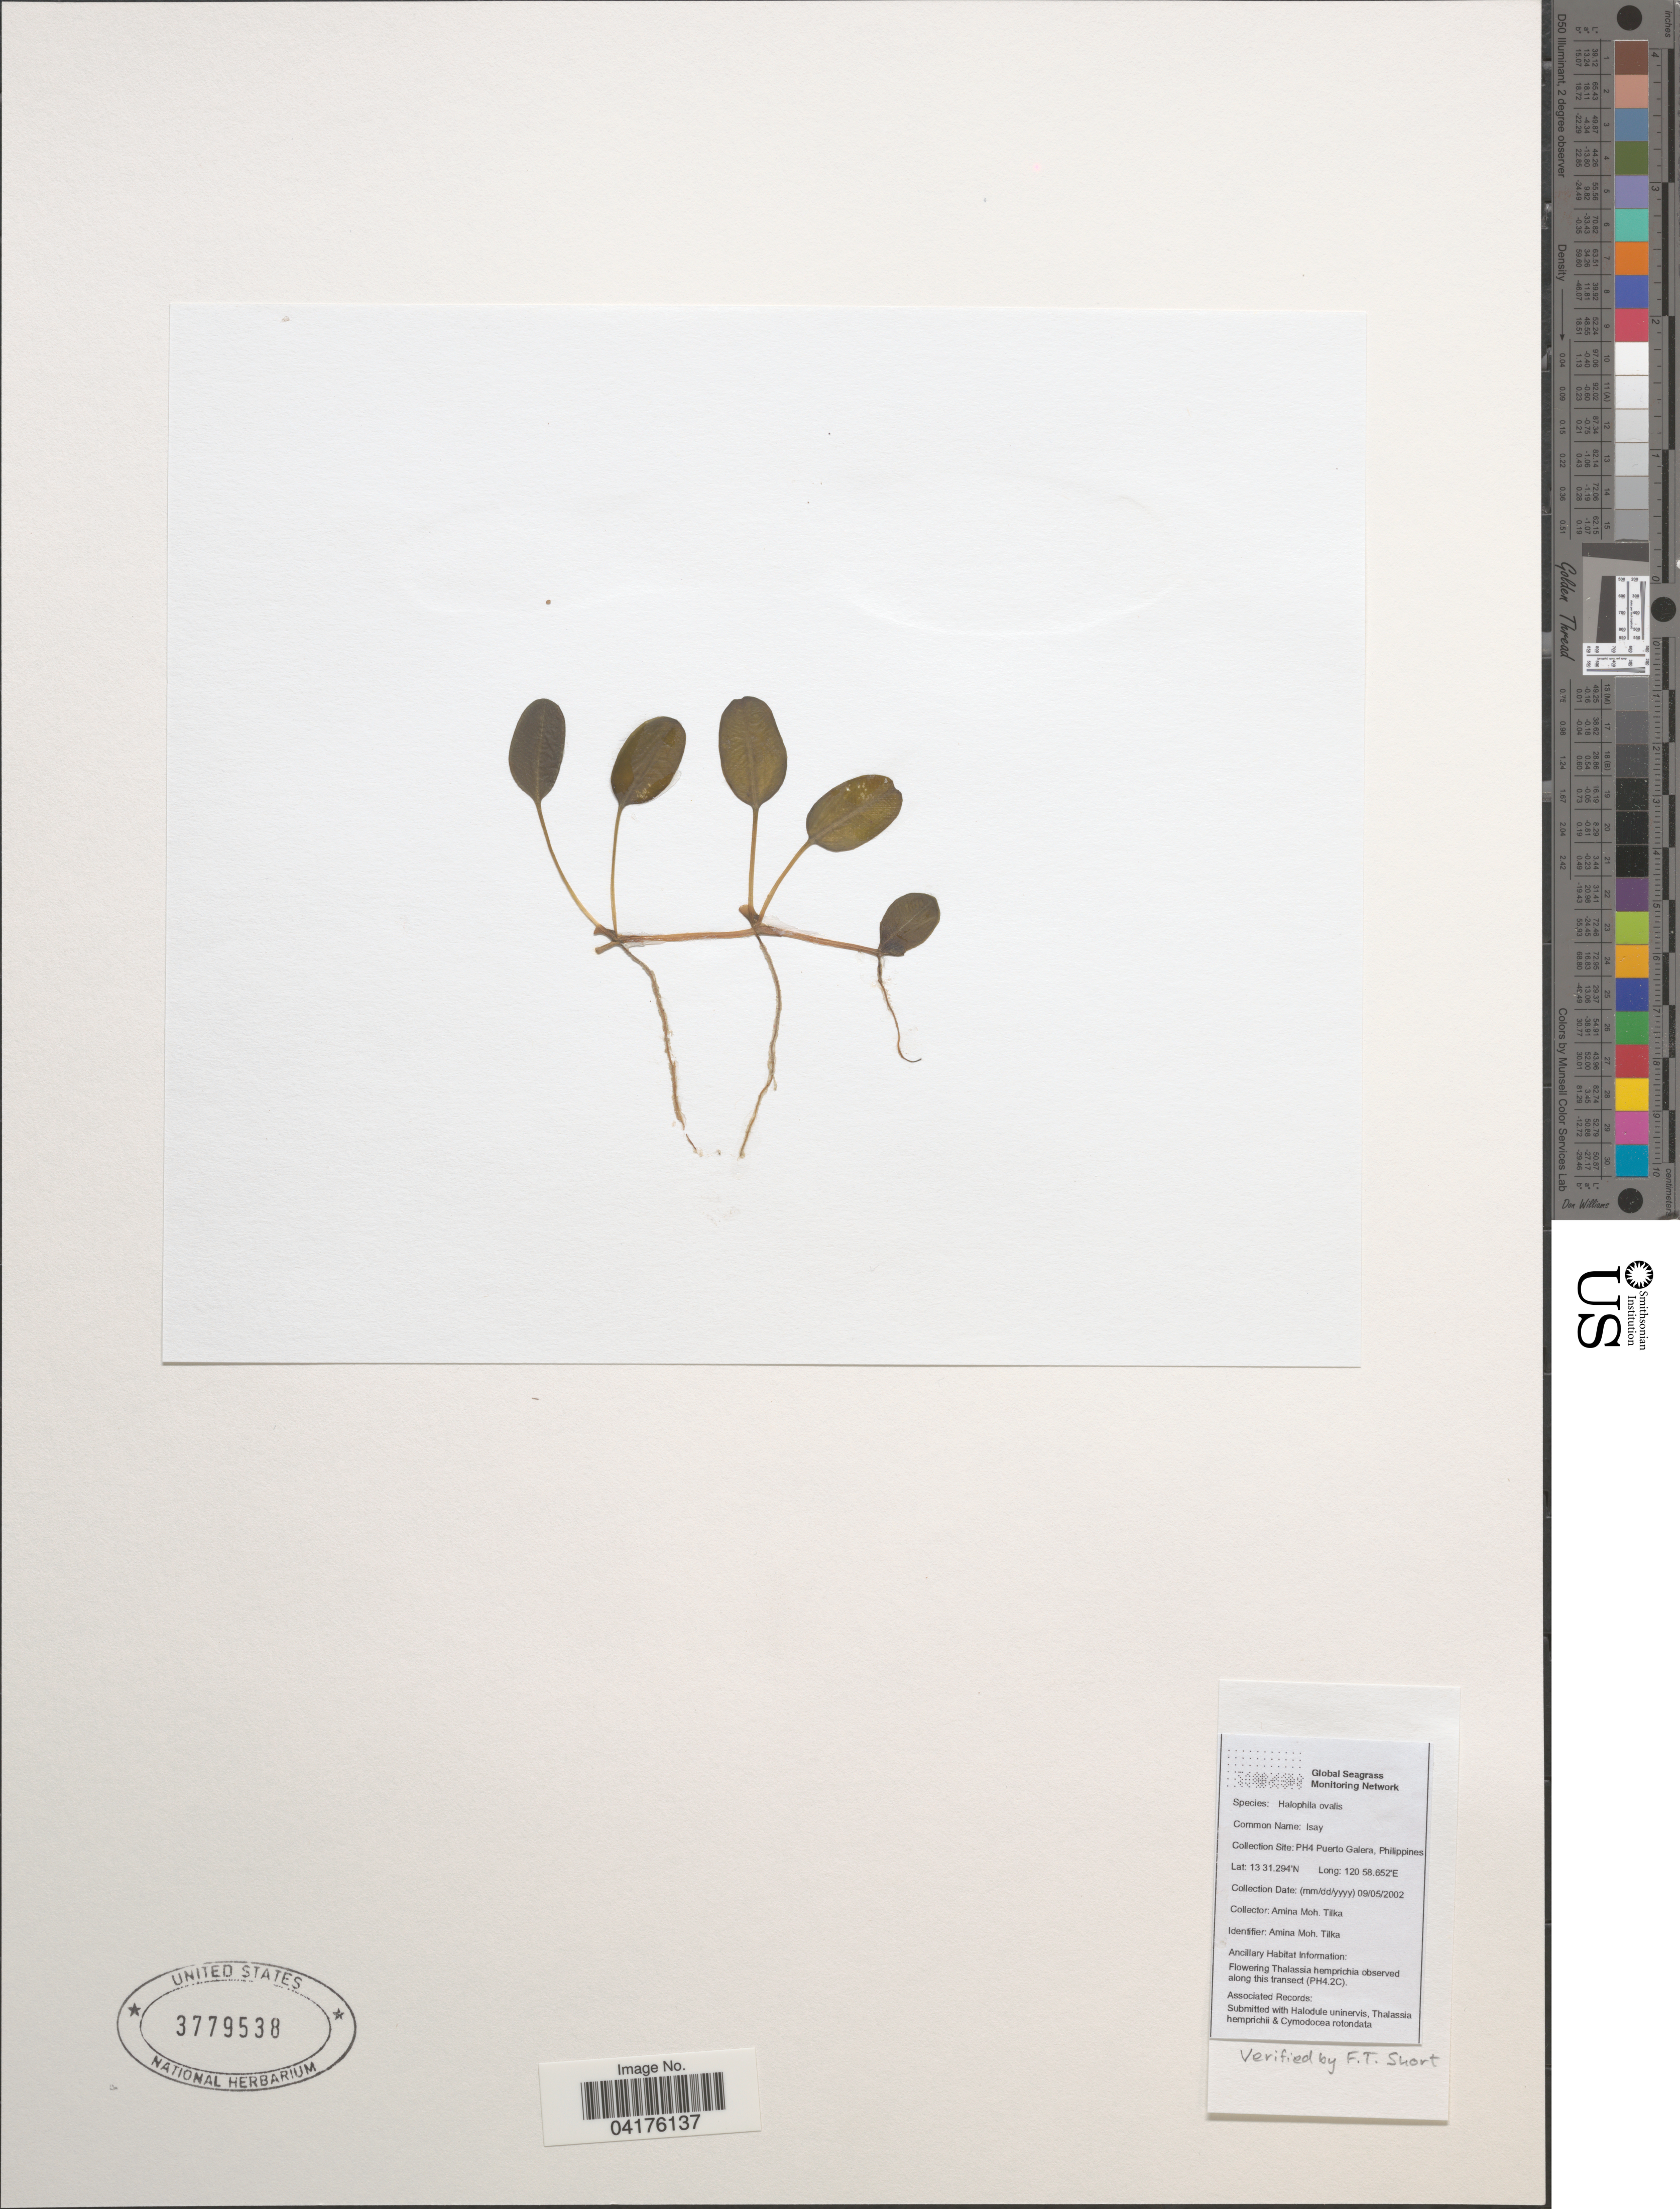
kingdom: Plantae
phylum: Tracheophyta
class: Liliopsida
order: Alismatales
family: Hydrocharitaceae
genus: Halophila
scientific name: Halophila ovalis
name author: (R. Br.) Hook. f.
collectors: A. Tilka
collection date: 2002-09-05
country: Philippines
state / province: Mimaropa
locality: PH4 Puerto Galera.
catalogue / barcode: US 3779538